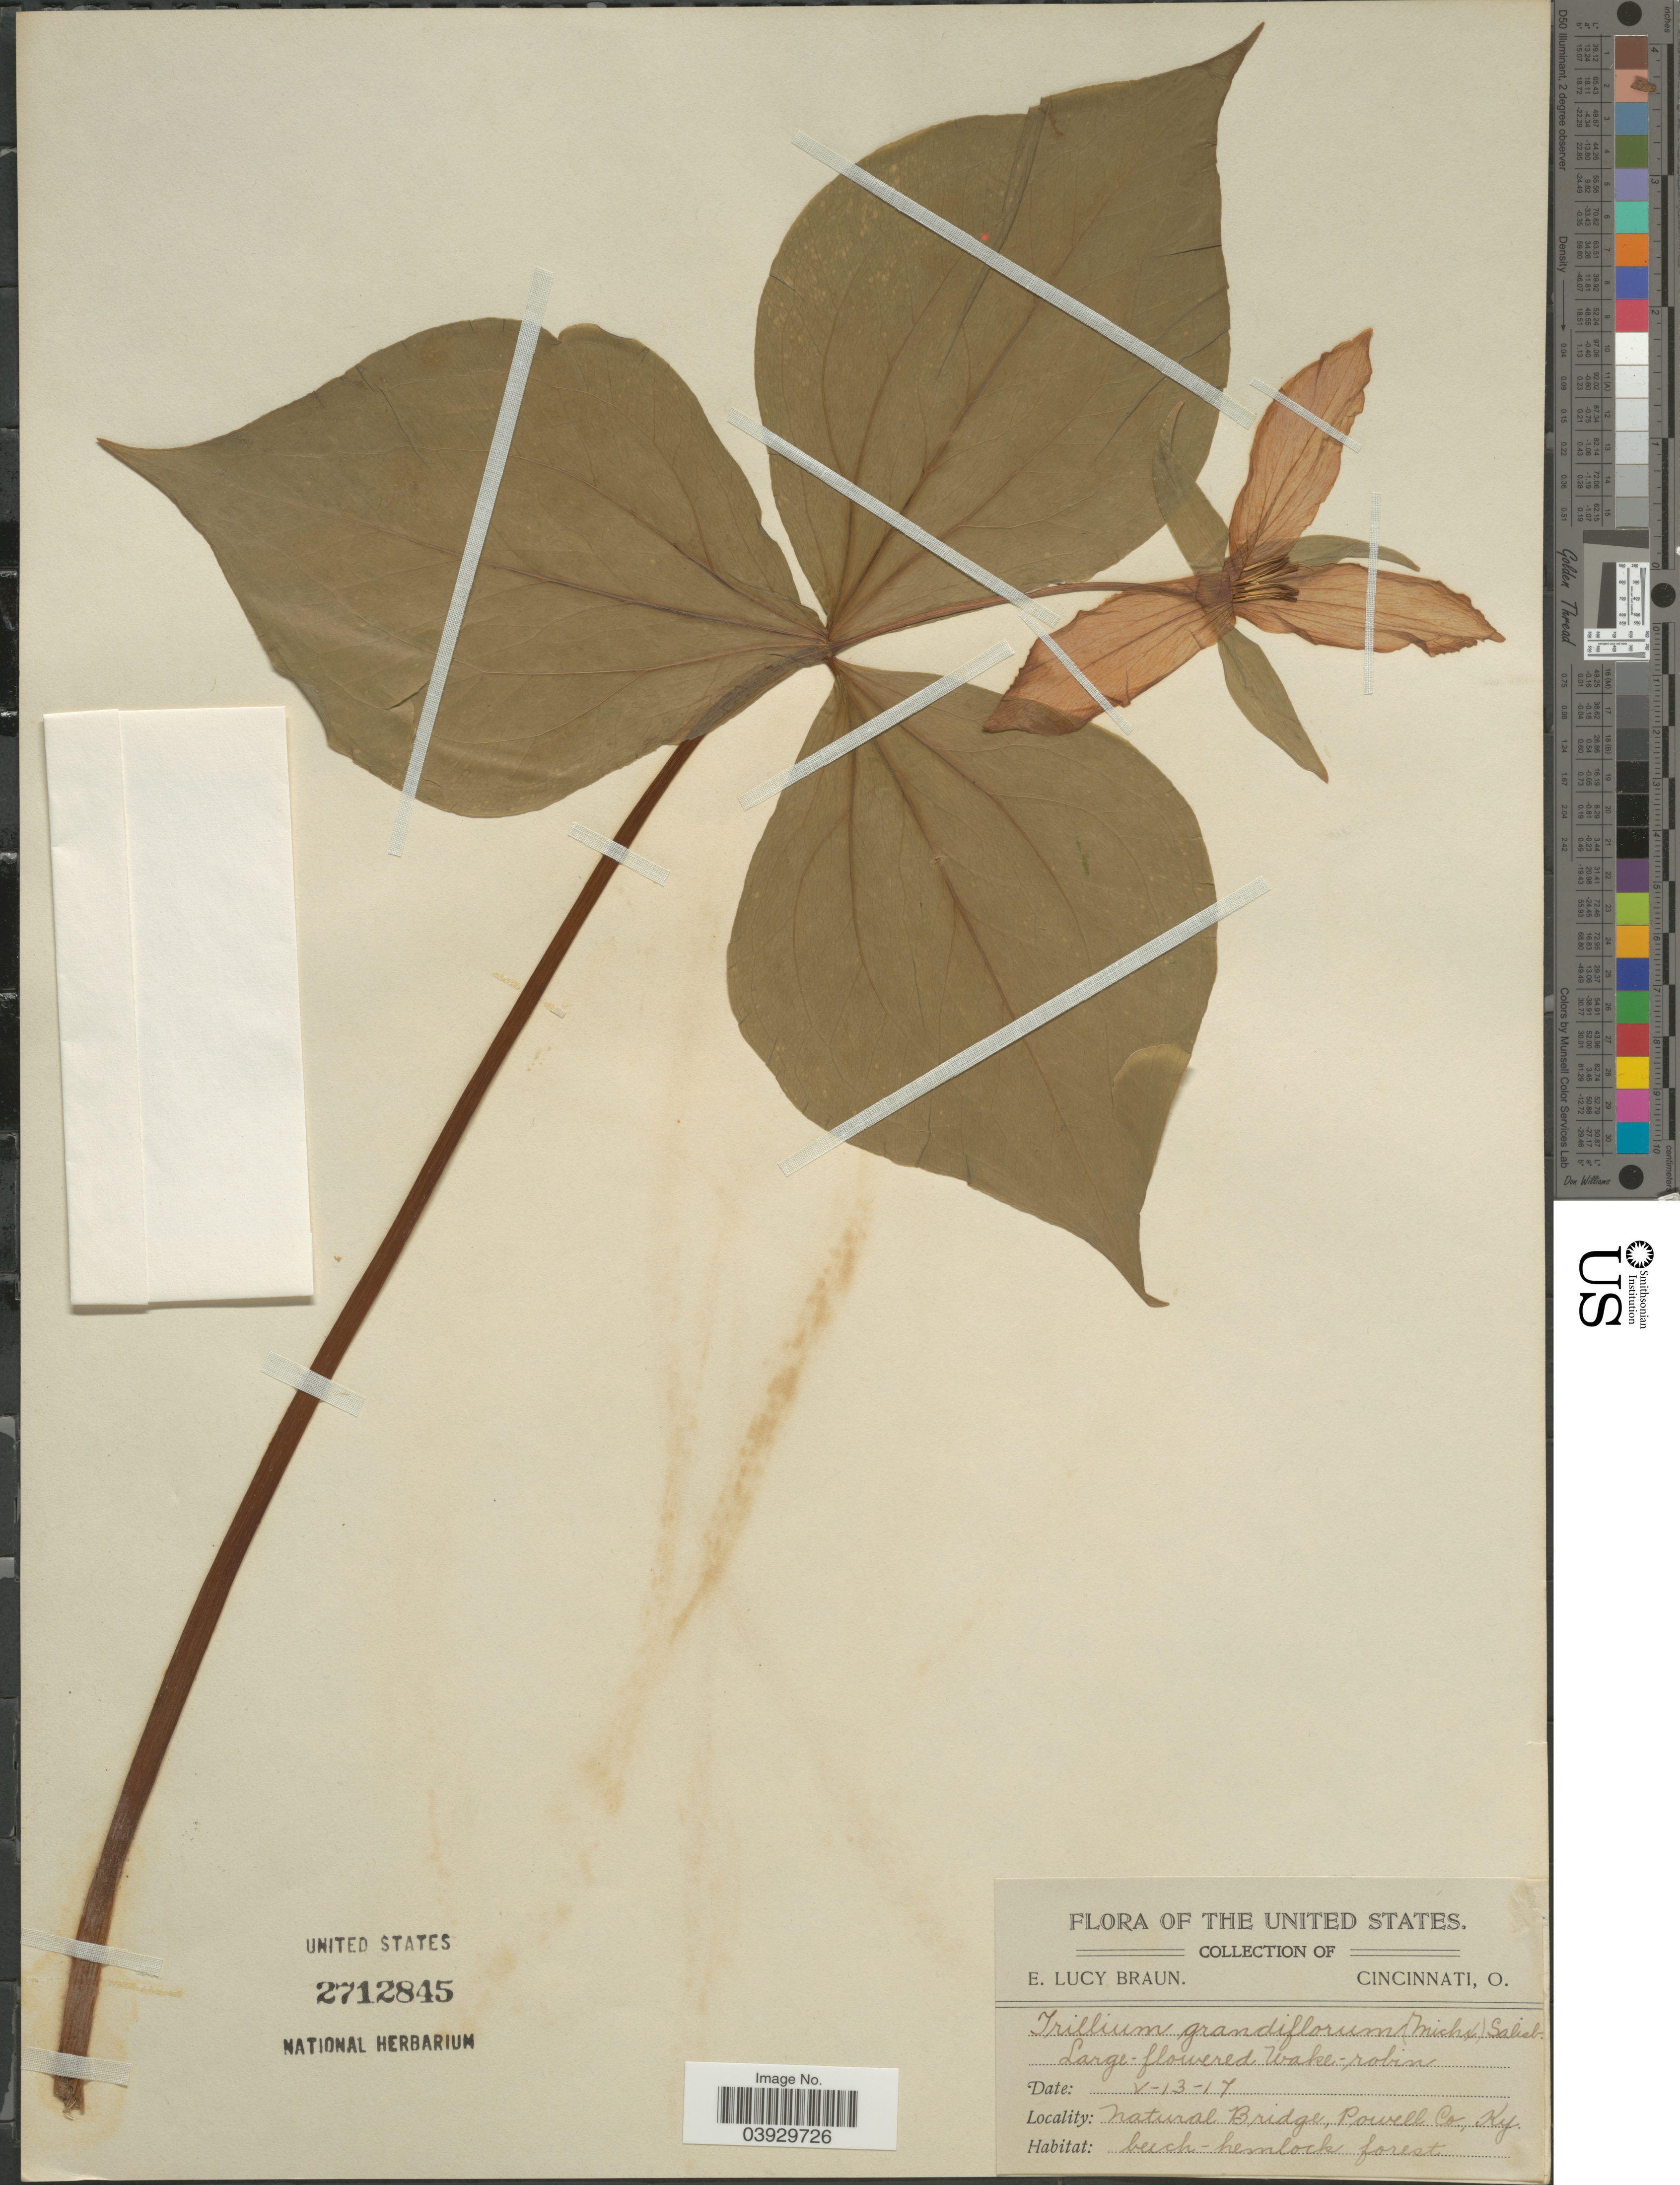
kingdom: Plantae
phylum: Tracheophyta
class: Liliopsida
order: Liliales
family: Melanthiaceae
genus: Trillium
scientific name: Trillium grandiflorum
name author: (Michx.) Salisb.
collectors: E. L. Braun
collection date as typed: Transcribed d/m/y: 13/5/17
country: United States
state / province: Kentucky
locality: Natural Bridge, Powell Co.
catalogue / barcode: US 2712845